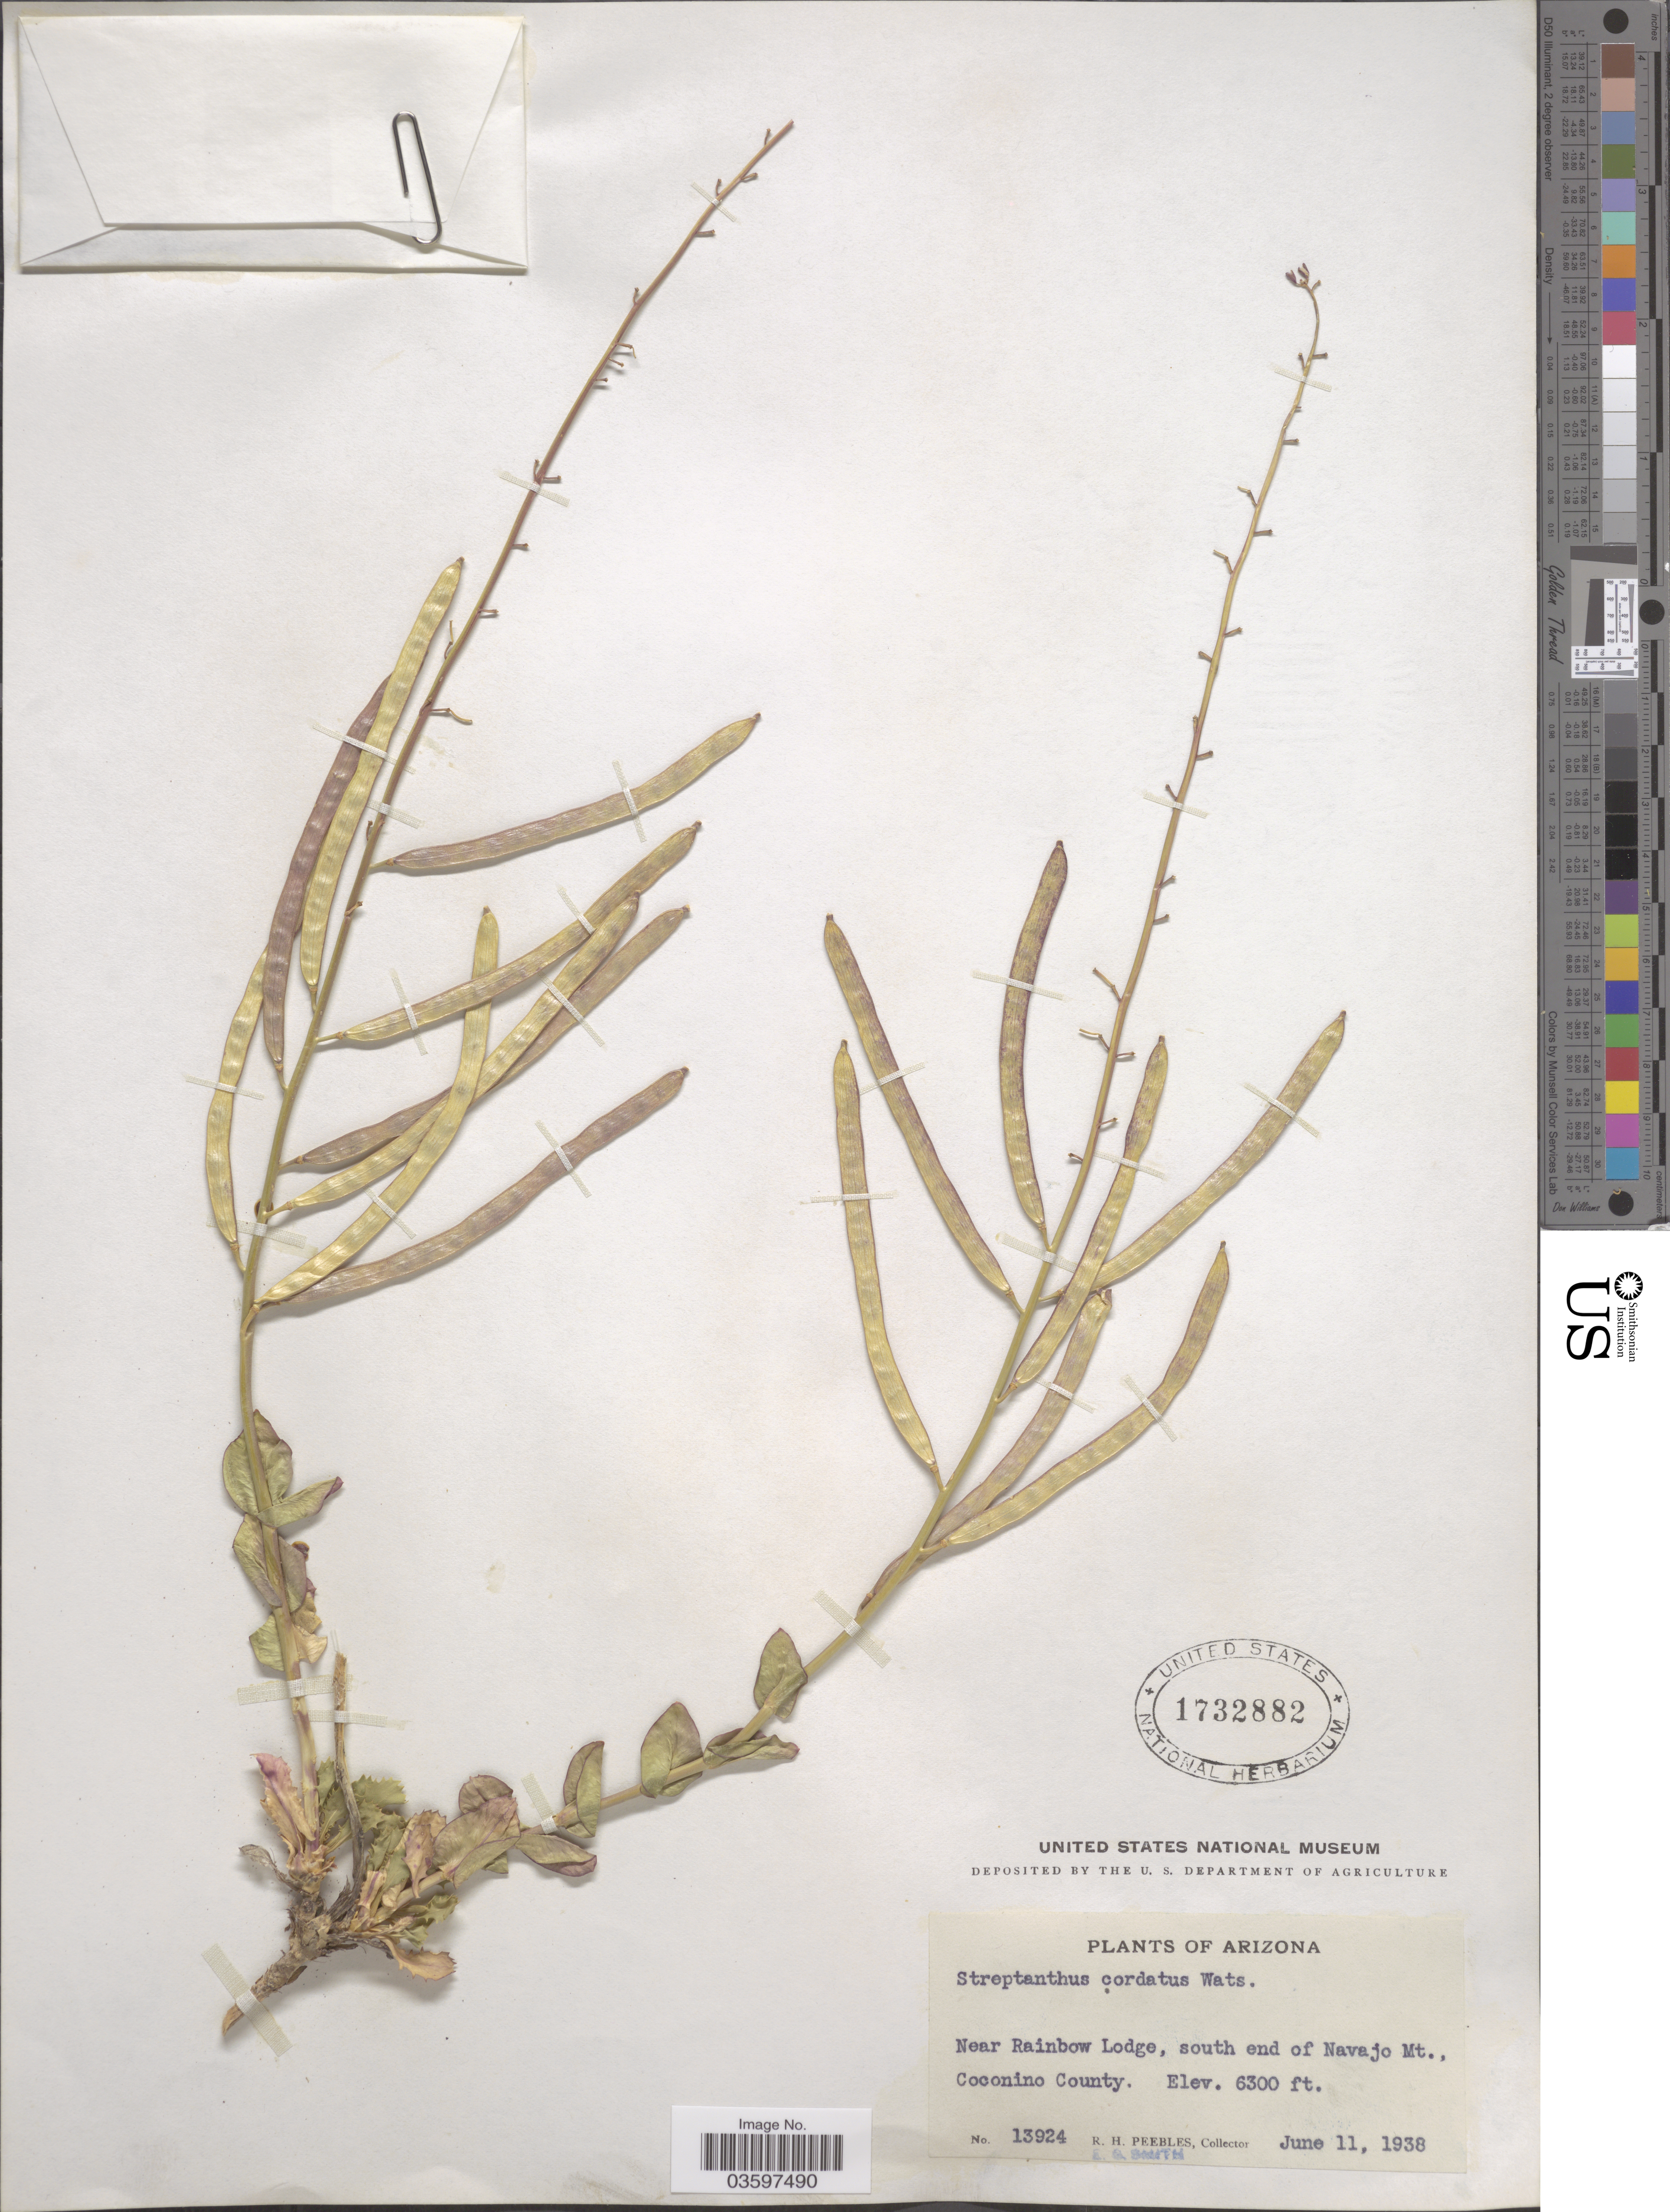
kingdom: Plantae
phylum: Tracheophyta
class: Magnoliopsida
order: Brassicales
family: Brassicaceae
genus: Streptanthus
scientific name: Streptanthus cordatus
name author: Nutt. ex Torr. & A. Gray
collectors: R. H. Peebles & E. G. Smith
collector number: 13924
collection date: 1938-06-11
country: United States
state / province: Arizona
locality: Near Rainbow Lodge, south end of Navajo Mt., Coconino County.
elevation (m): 1920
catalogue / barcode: US 1732882